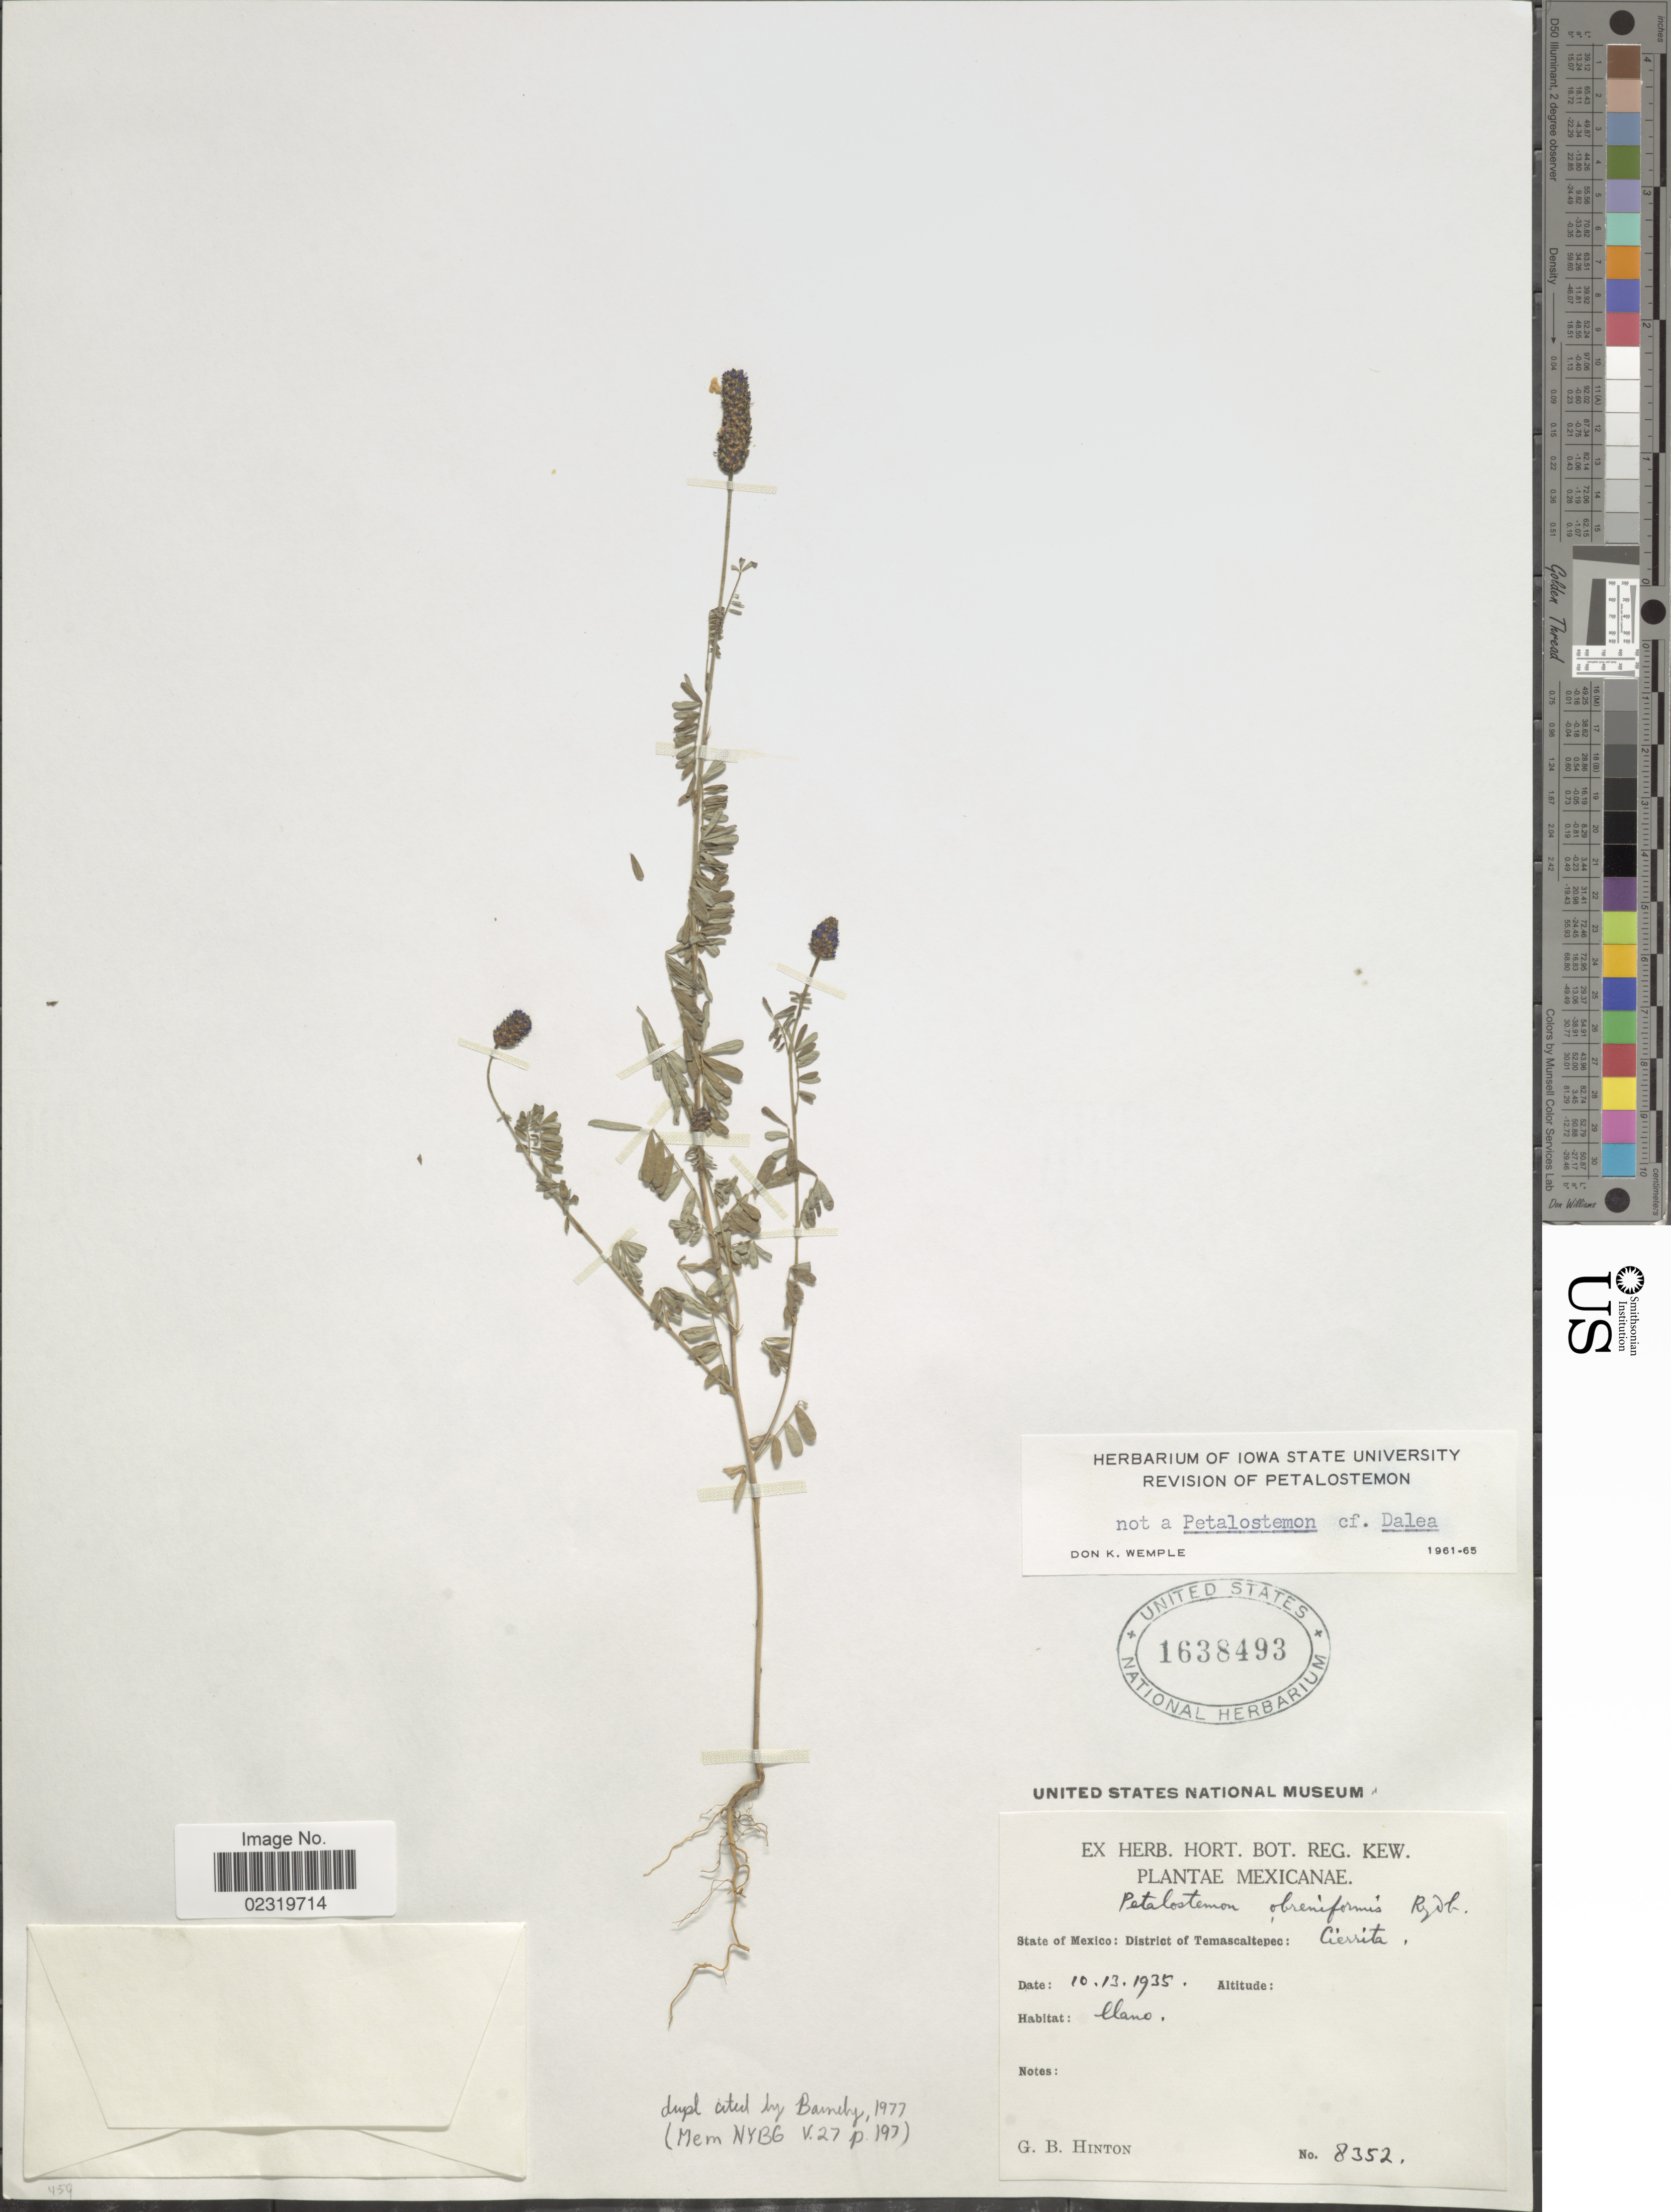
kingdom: Plantae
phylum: Tracheophyta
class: Magnoliopsida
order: Fabales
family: Fabaceae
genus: Dalea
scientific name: Dalea obreniformis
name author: (Rydb.) Barneby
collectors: G. B. Hinton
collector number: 8352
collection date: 1935-10-13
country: Mexico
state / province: México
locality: District of Temascaltepec, Cierrita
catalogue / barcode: US 1638493